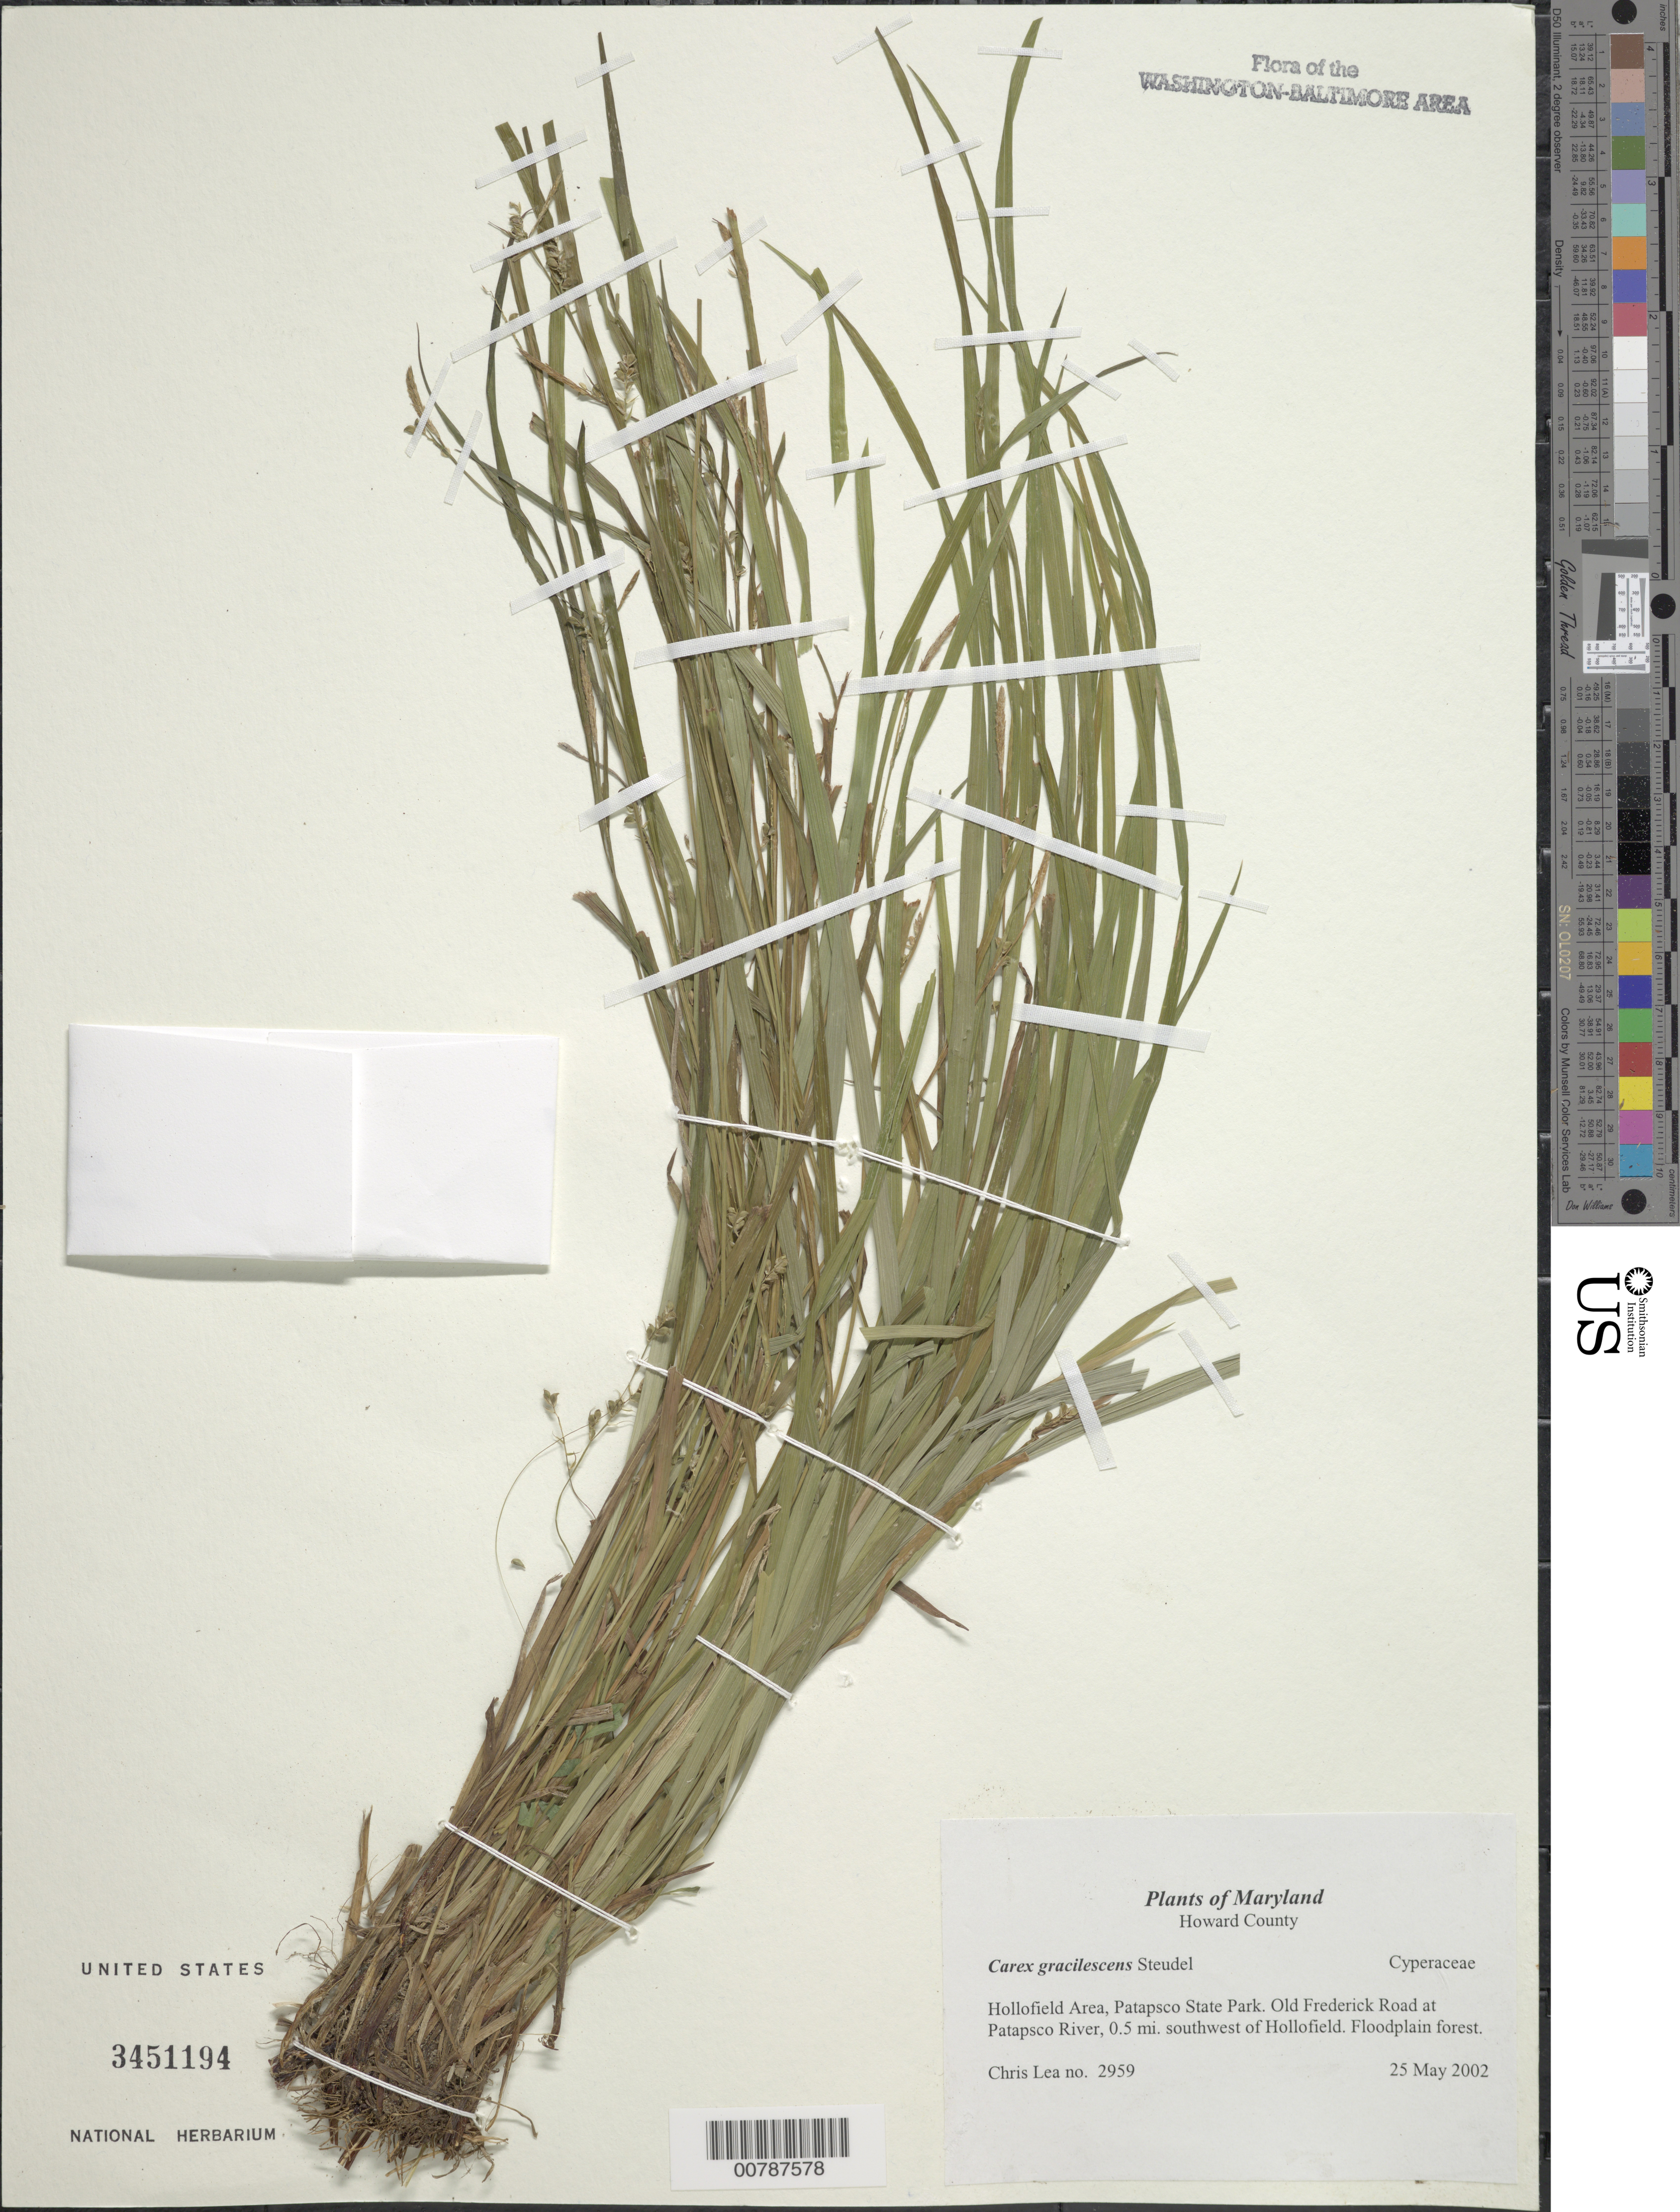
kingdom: Plantae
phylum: Tracheophyta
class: Liliopsida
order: Poales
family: Cyperaceae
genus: Carex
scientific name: Carex gracilescens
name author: Steud.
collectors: C. Lea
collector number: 2959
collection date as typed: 25 May 2002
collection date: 2002-05-25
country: United States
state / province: Maryland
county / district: Howard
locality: Hollofield Area, Patapsco State Park, Old Frederick Road at Patapsco River, 0.5 mi. southwest of Hollofield.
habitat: Floodplain forest.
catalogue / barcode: US 3451194